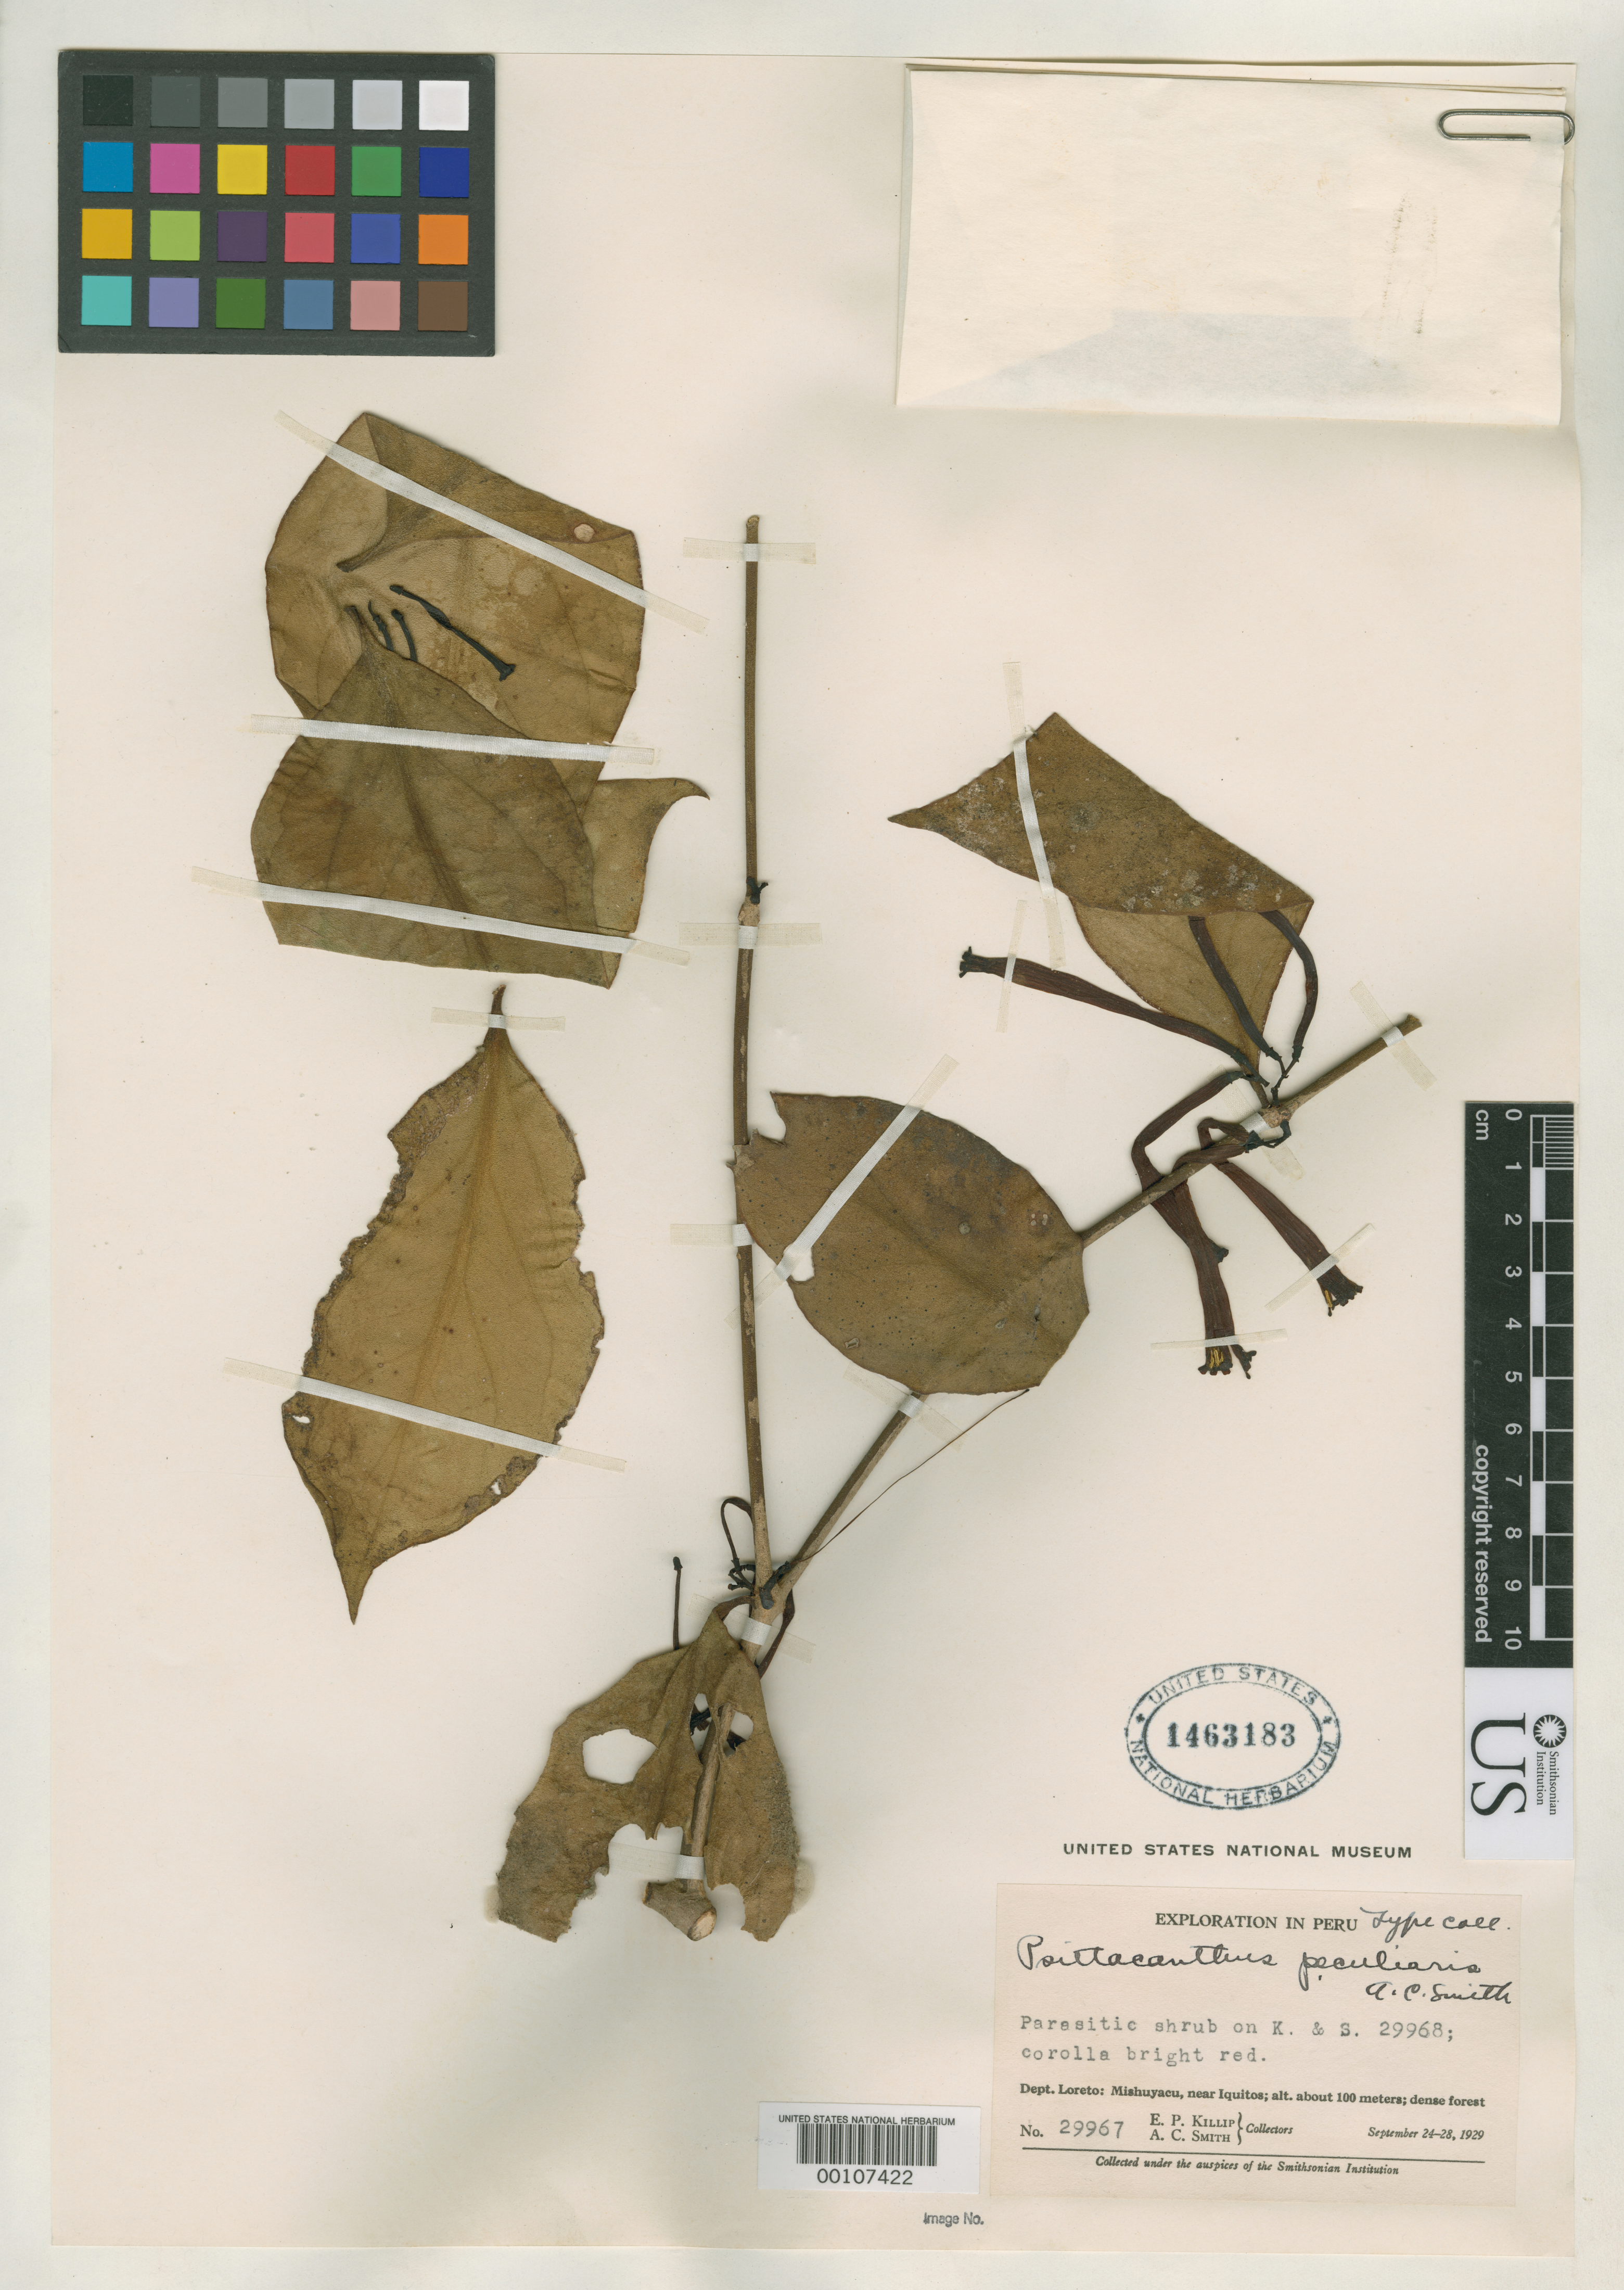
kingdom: Plantae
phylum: Tracheophyta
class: Magnoliopsida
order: Santalales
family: Loranthaceae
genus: Psittacanthus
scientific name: Psittacanthus peculiaris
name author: A.C. Sm.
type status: Isotype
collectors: E. P. Killip & A. C. Smith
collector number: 29967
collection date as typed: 24 Sep 1929 to 28 Sep 1929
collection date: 1929-09-24/1929-09-28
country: Peru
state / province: Loreto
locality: Mishuyacu, near Iquitos.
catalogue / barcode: US 1463183